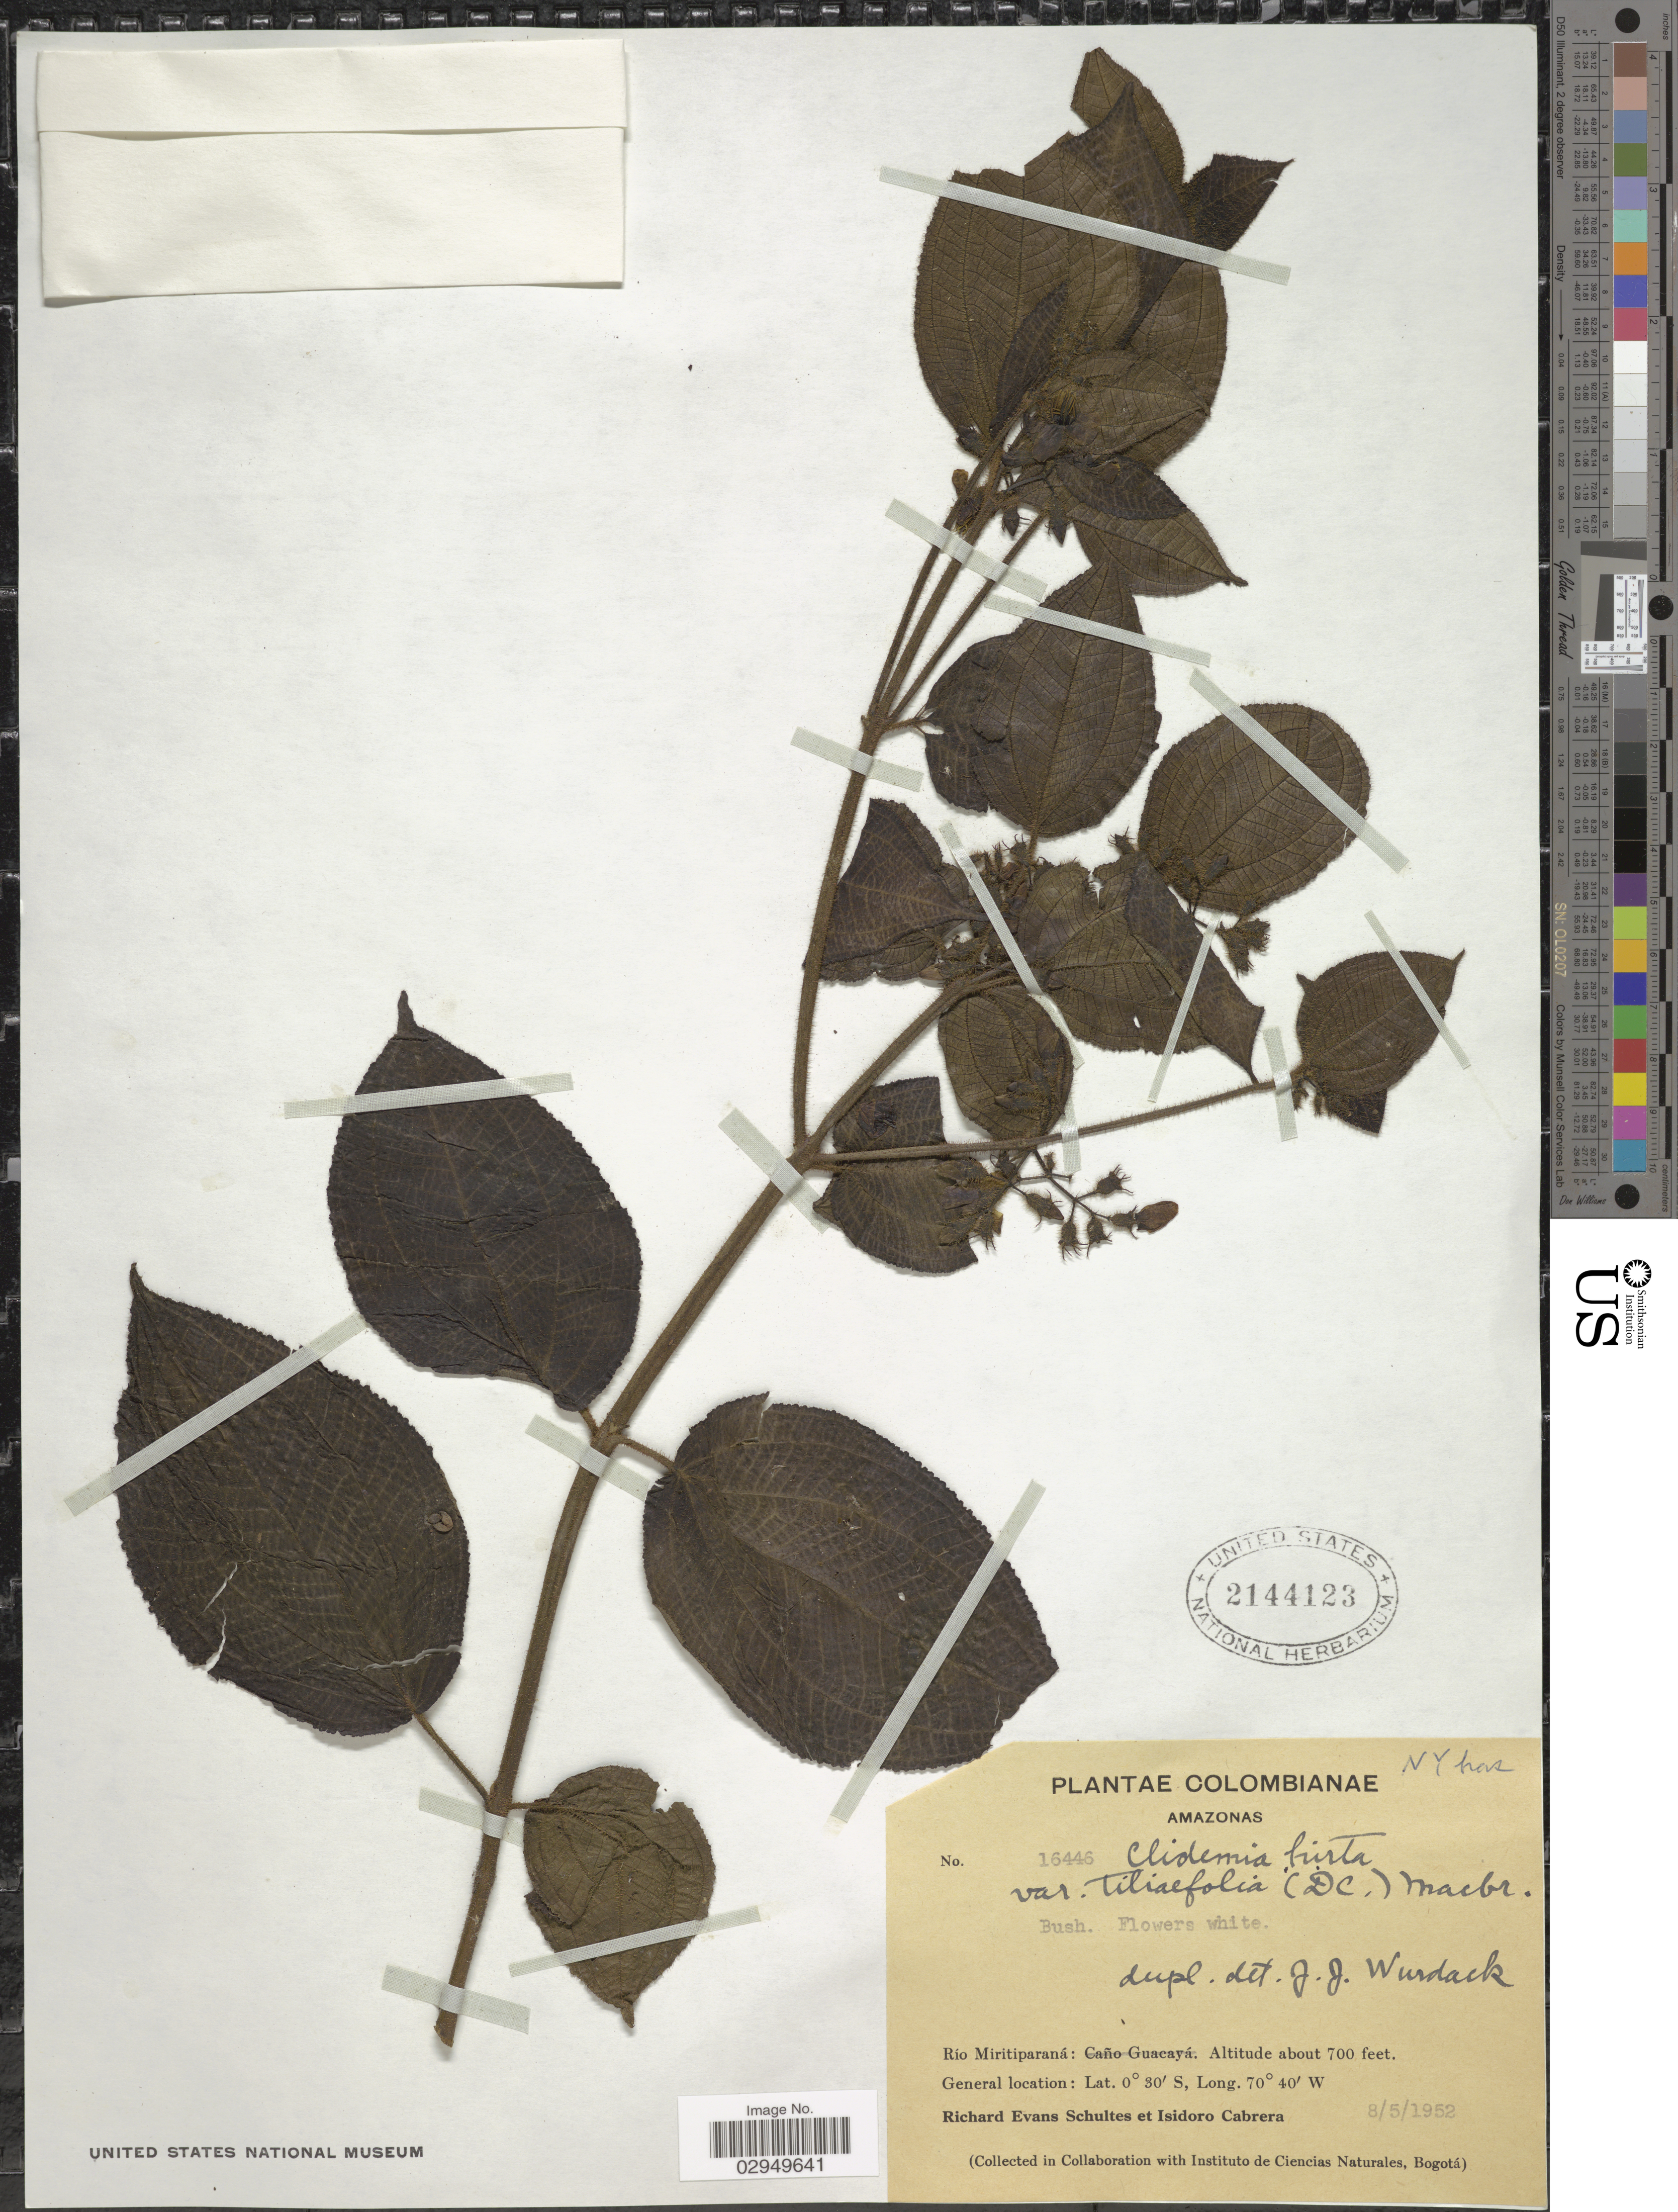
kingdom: Plantae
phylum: Tracheophyta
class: Magnoliopsida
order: Myrtales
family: Melastomataceae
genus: Clidemia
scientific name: Clidemia hirta var. tiliifolia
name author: (DC.) J.F. Macbr.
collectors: R. E. Schultes & I. Cabrera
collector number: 16446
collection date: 1952-05-08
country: Colombia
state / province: Amazônas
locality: Río Miritiparaná.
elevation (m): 213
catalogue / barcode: US 2144123